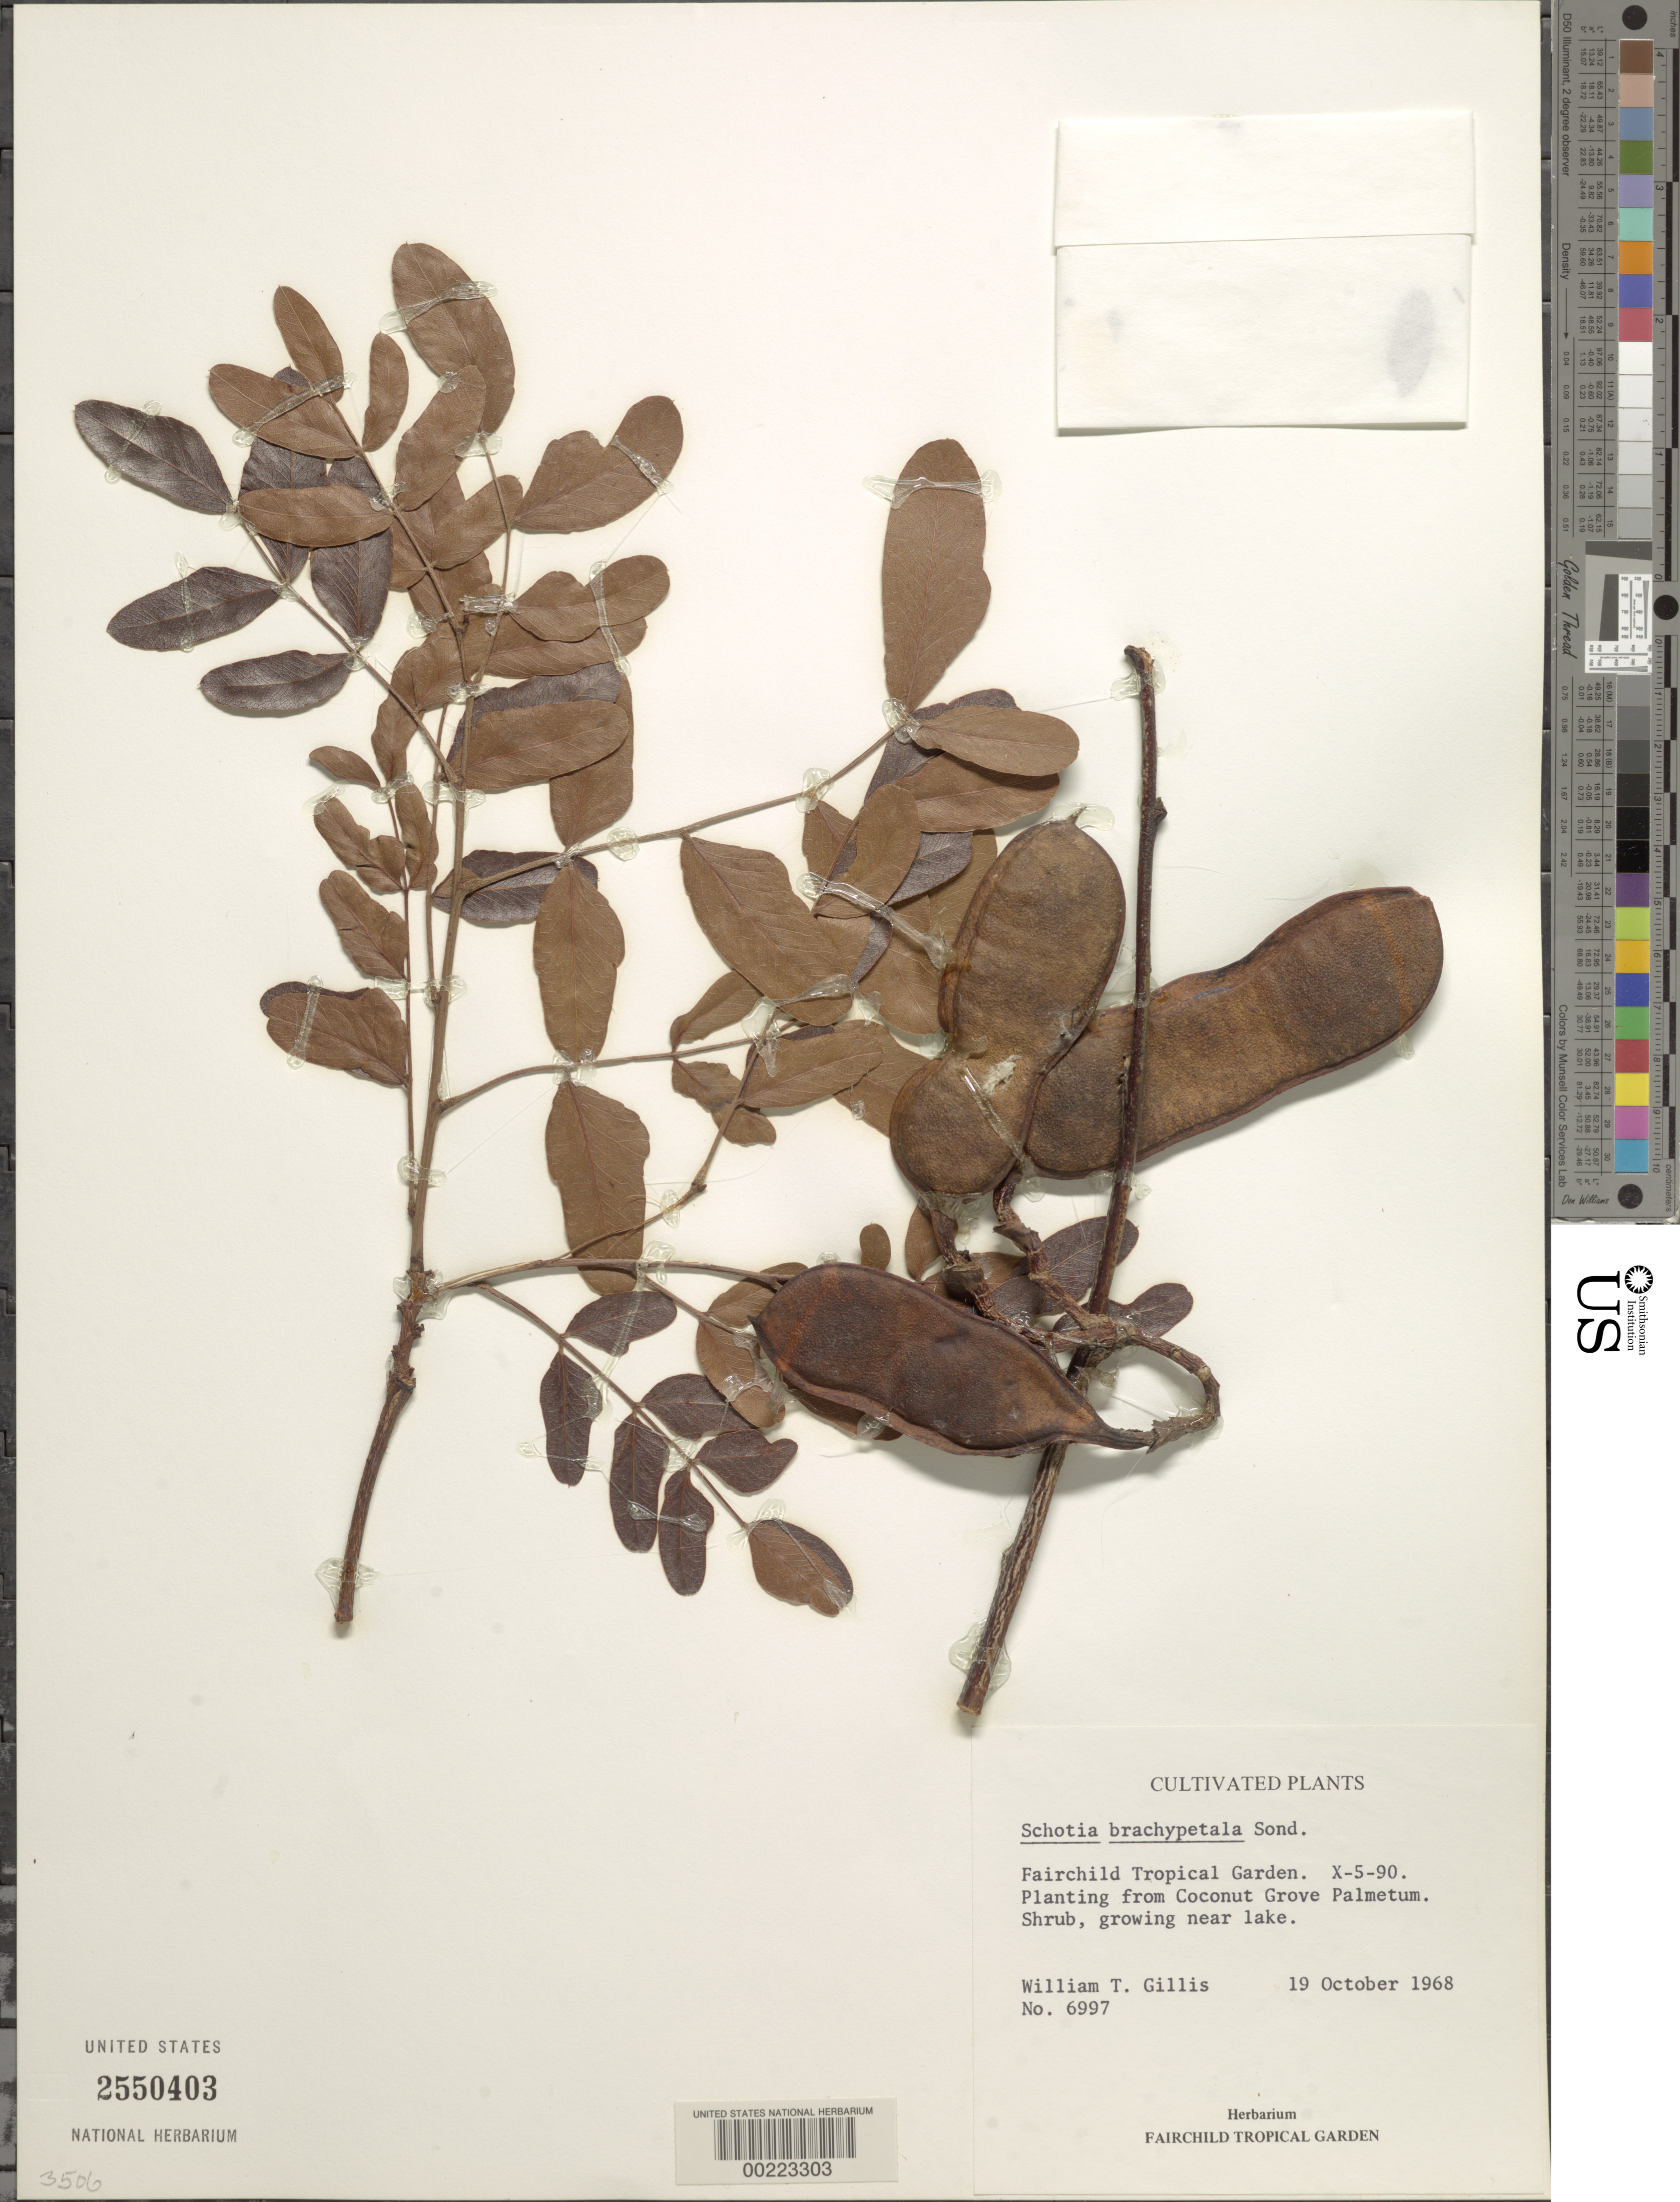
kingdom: Plantae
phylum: Tracheophyta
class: Magnoliopsida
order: Fabales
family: Fabaceae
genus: Schotia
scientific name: Schotia brachypetala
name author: Sond.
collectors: W. T. Gillis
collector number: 6997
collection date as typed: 19 Oct 1968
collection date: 1968-10-19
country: United States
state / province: Florida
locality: Fairchild tropical garden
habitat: Near lake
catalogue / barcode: US 2550403